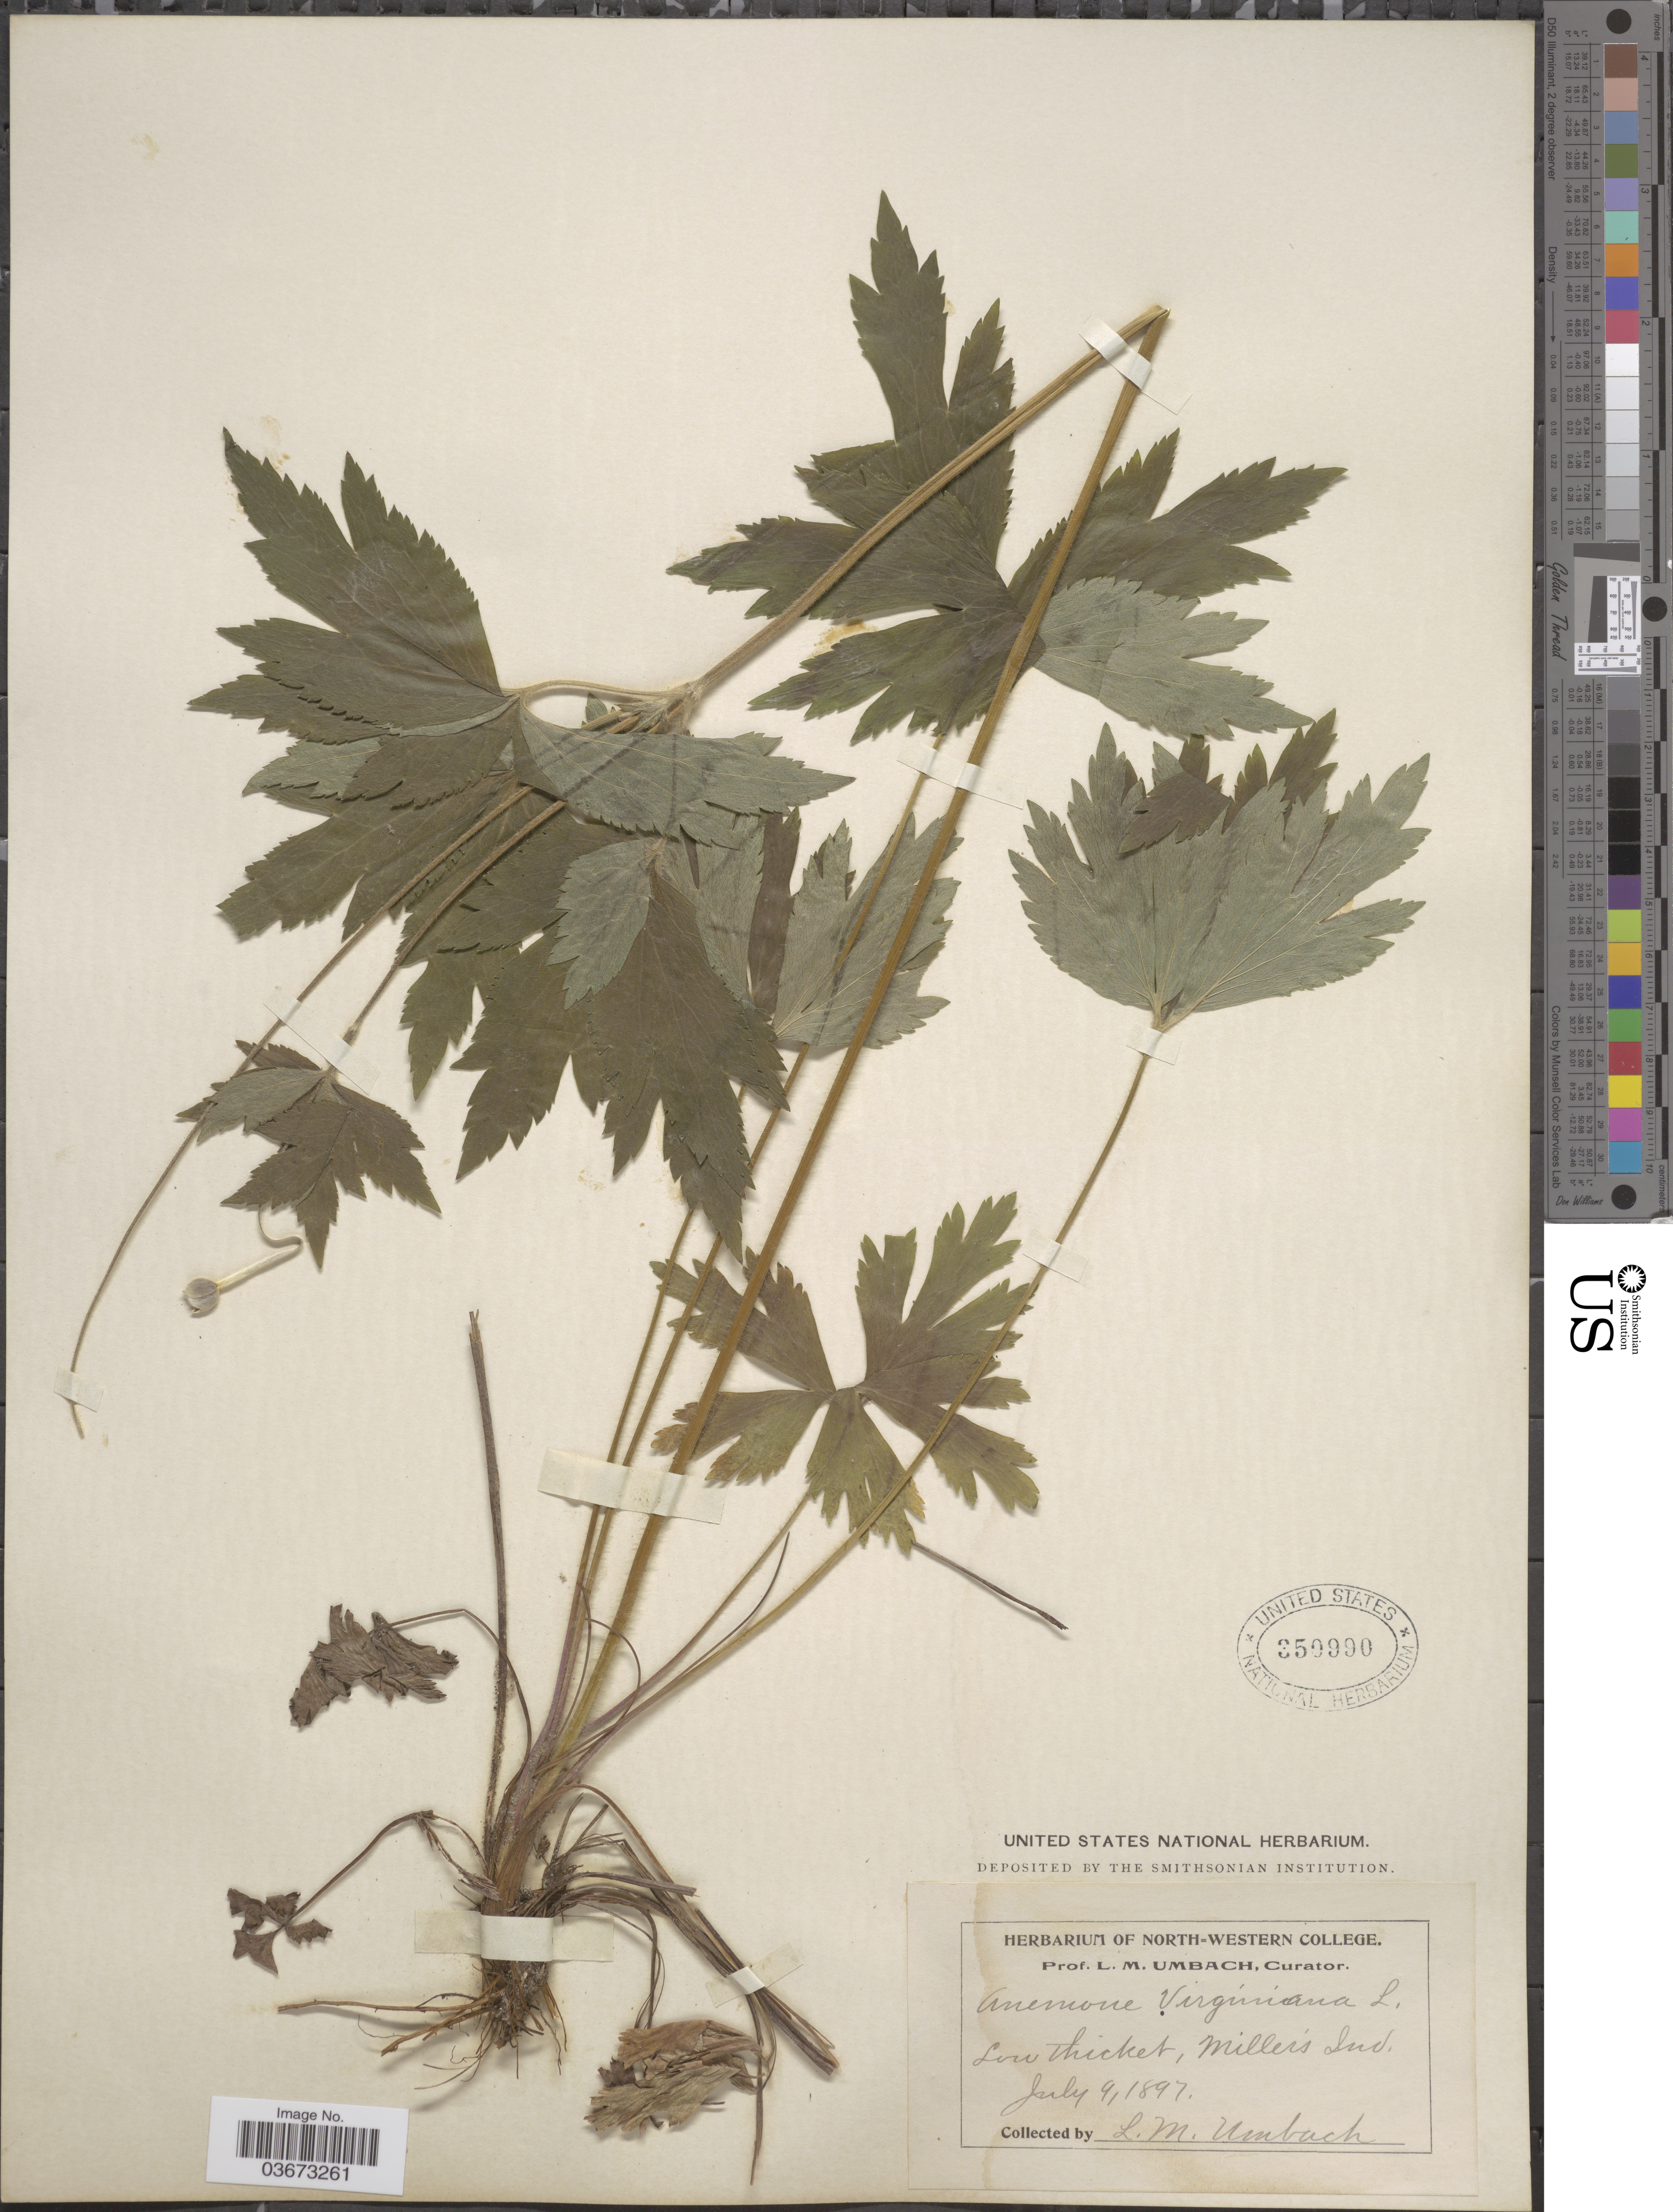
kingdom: Plantae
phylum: Tracheophyta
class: Magnoliopsida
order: Ranunculales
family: Ranunculaceae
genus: Anemone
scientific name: Anemone virginiana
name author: L.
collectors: L. M. Umbach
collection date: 1897-07-09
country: United States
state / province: Indiana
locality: Miller's Ind.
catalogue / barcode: US 350990